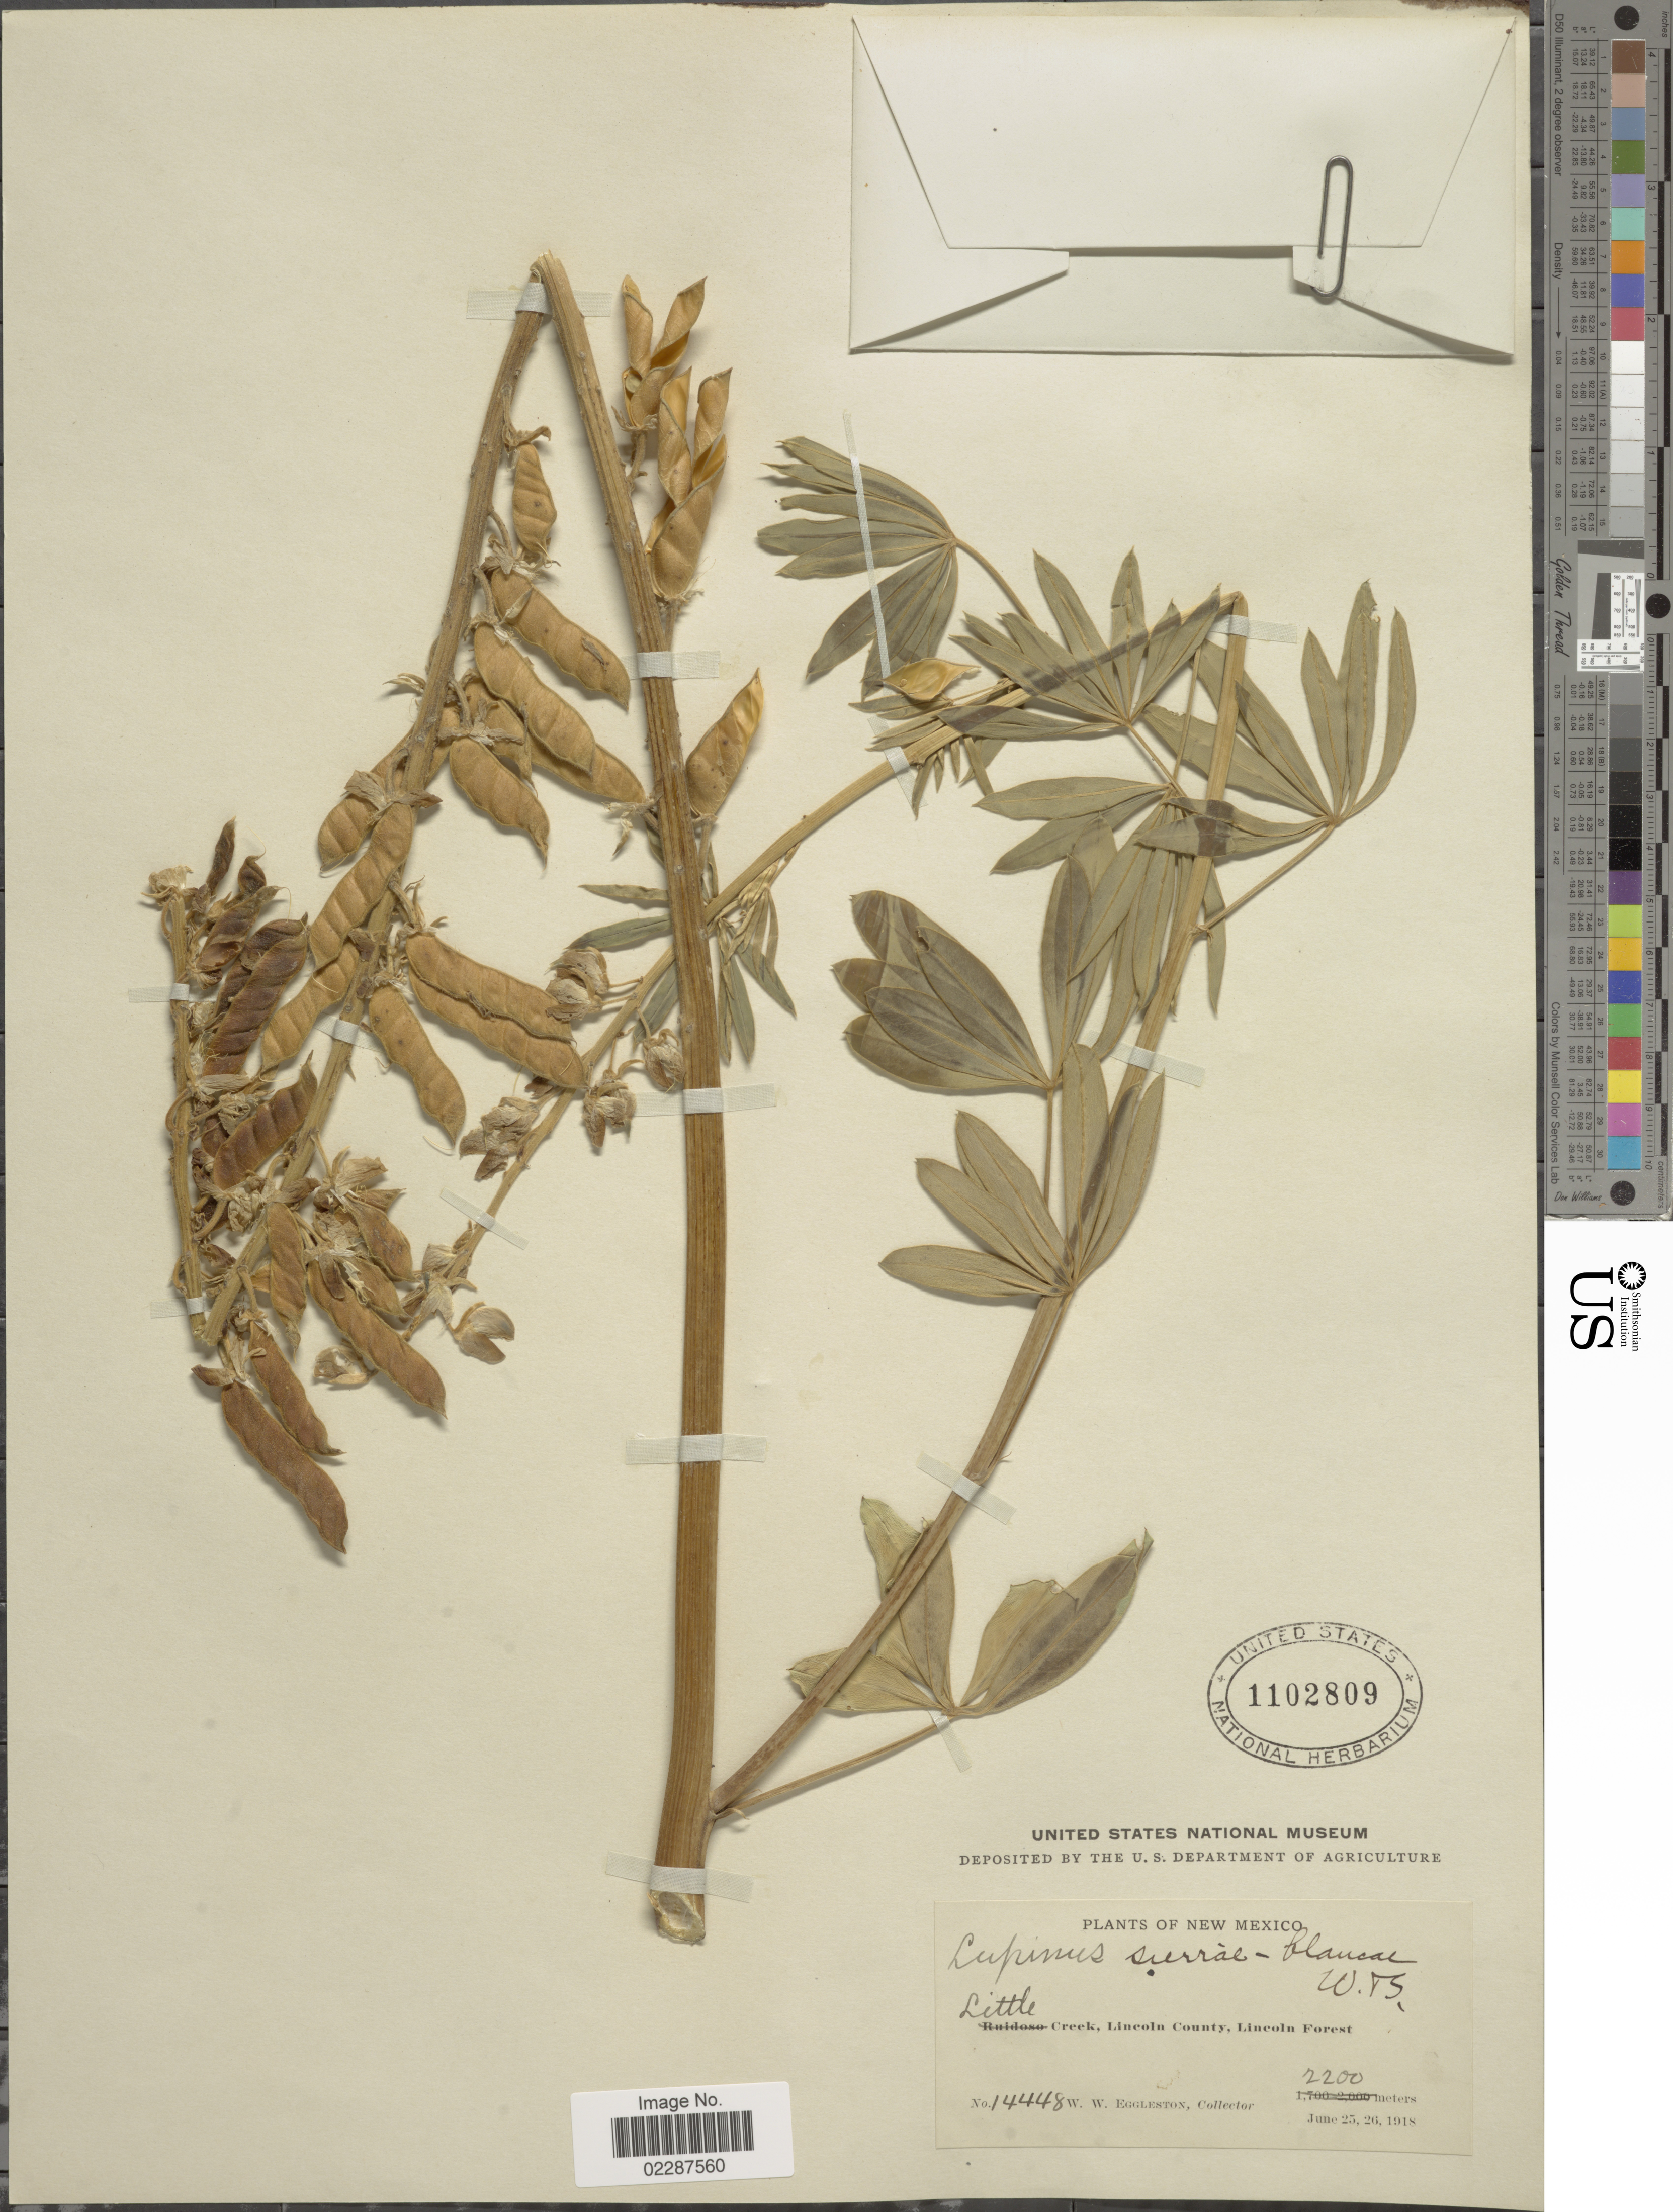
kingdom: Plantae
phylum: Tracheophyta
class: Magnoliopsida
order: Fabales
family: Fabaceae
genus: Lupinus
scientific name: Lupinus sierrae-blancae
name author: Wooton & Standl.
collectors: W. W. Eggleston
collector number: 14448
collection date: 1918-06-25/1918-06-26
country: United States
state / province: New Mexico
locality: Little Creek, Lincoln County, Lincoln Forest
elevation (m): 2200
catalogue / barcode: US 1102809